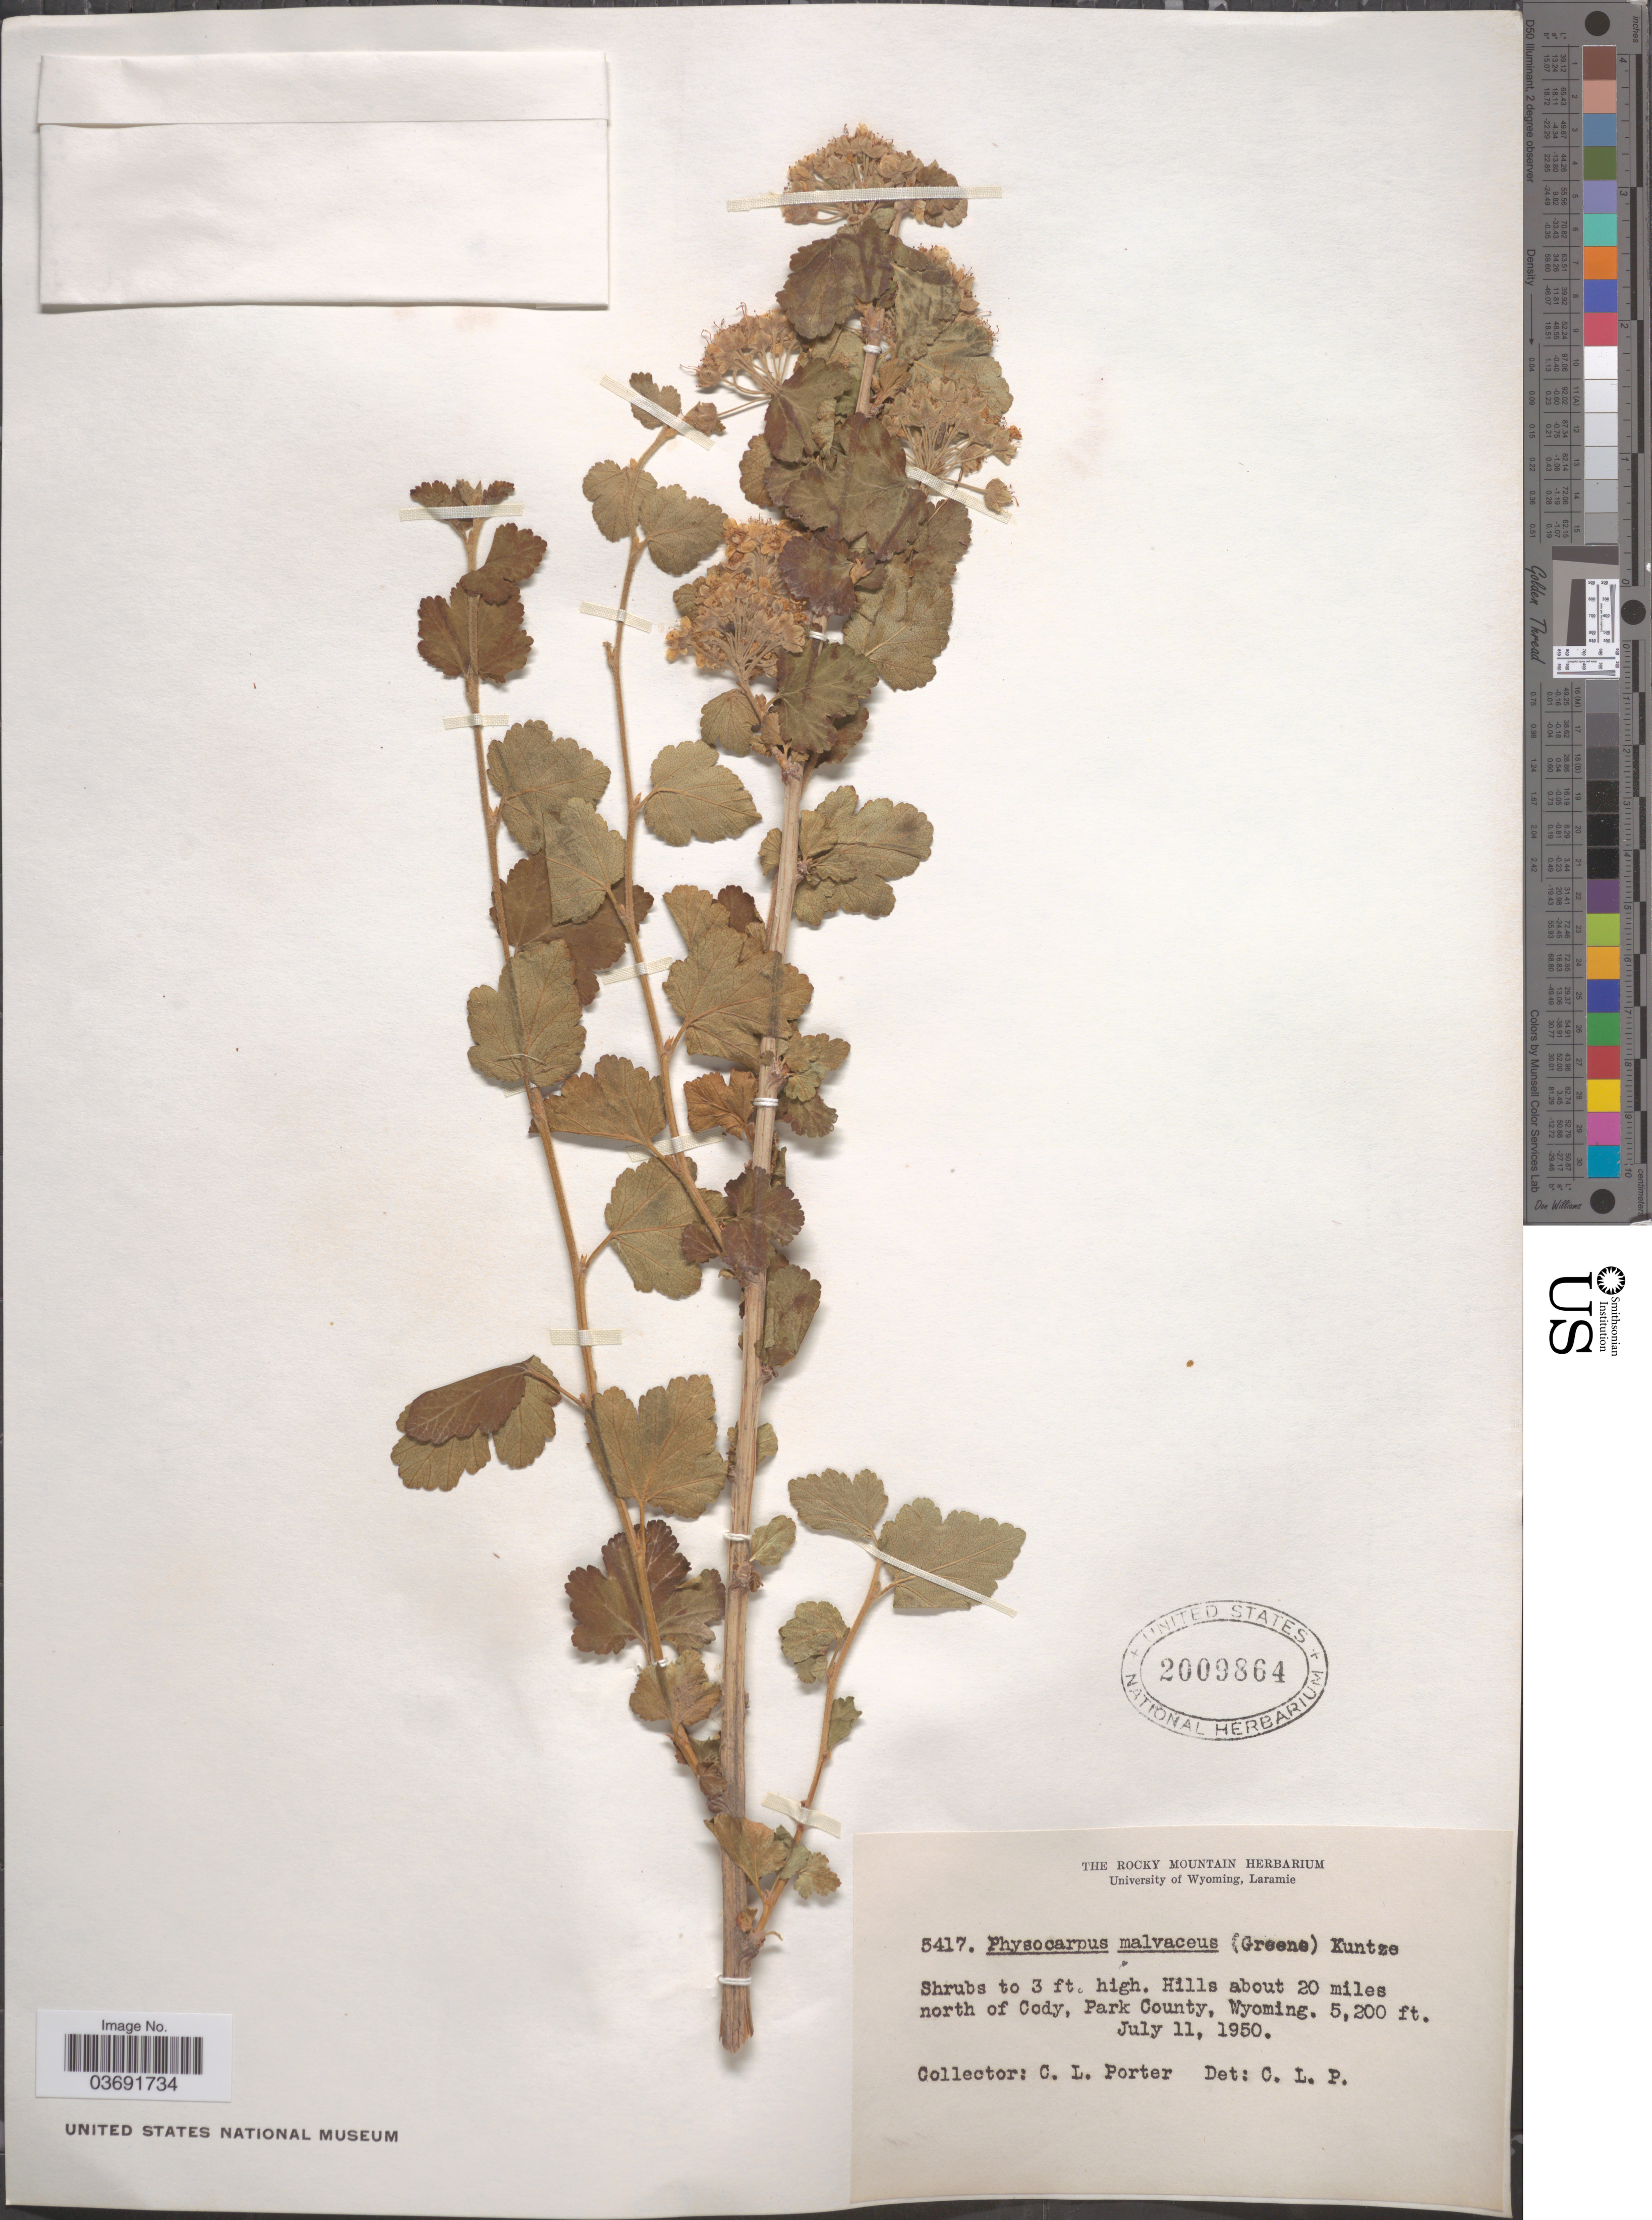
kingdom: Plantae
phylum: Tracheophyta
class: Magnoliopsida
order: Rosales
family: Rosaceae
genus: Physocarpus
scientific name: Physocarpus malvaceus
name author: (Greene) Kuntze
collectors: C. L. Porter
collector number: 5417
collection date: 1950-07-11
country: United States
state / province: Wyoming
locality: Hills about 20 miles north of Cody, Park County.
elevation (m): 1585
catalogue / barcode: US 2009864